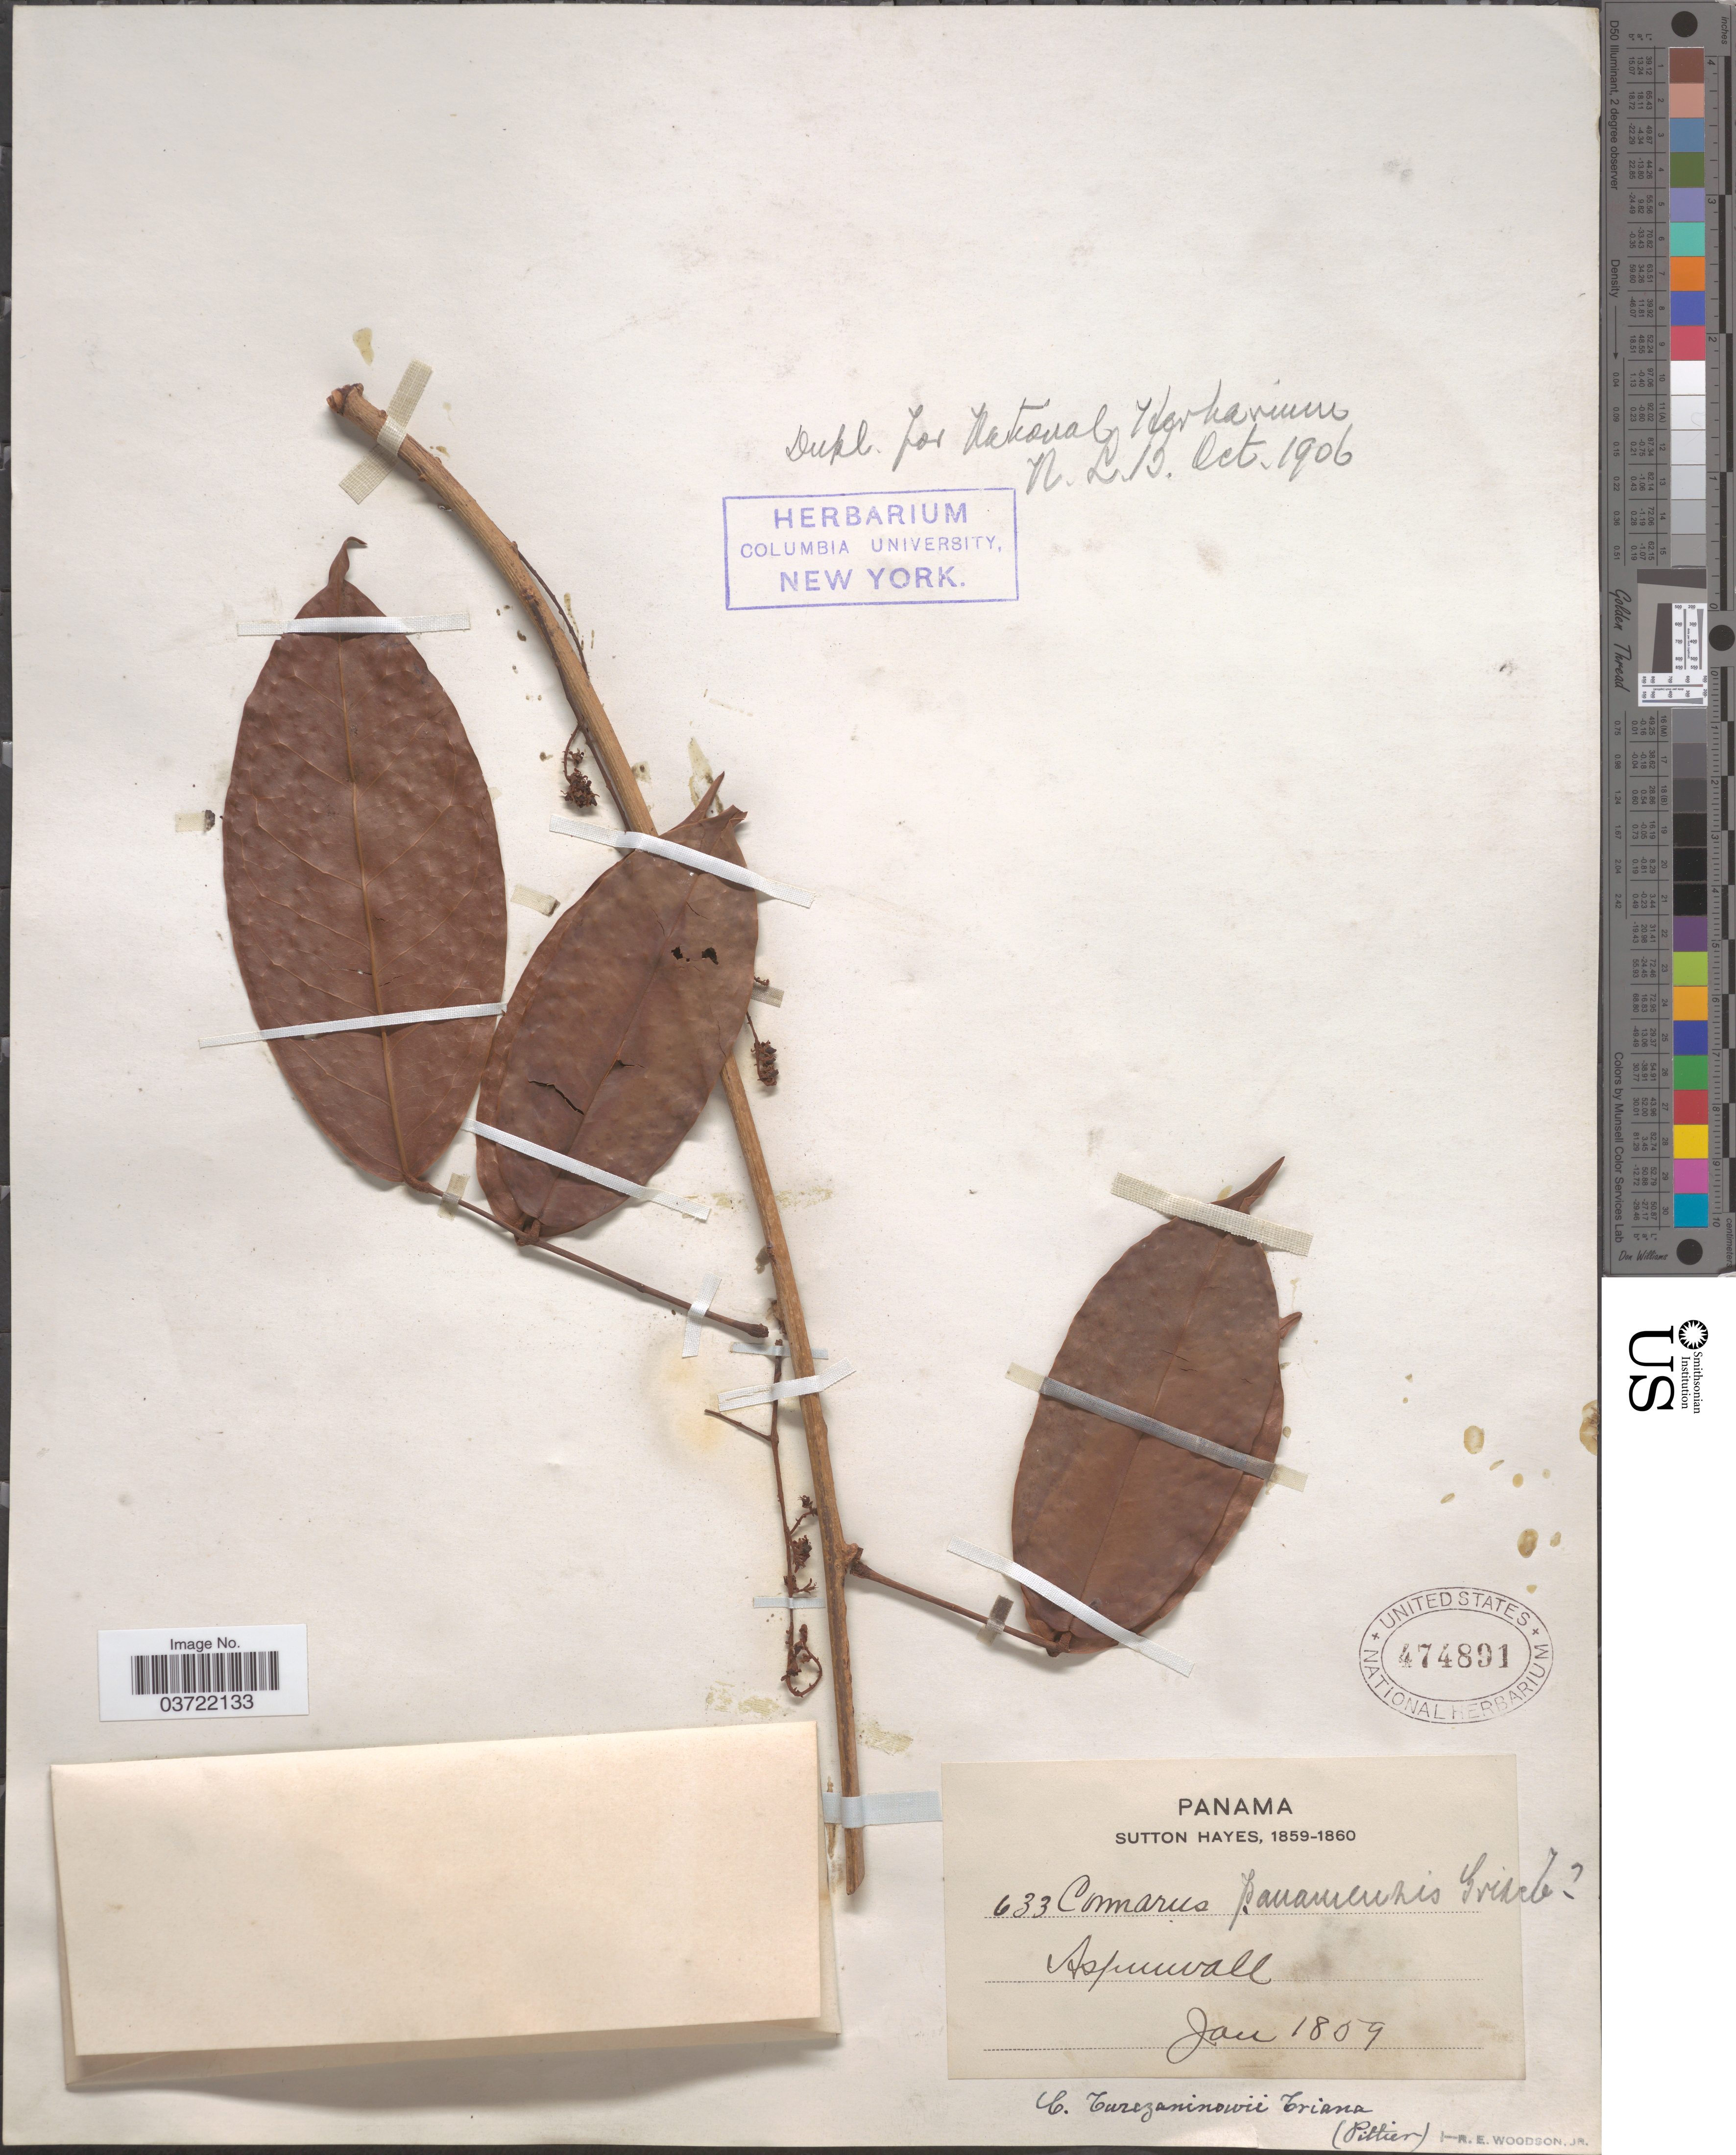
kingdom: Plantae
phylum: Tracheophyta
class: Magnoliopsida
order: Oxalidales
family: Connaraceae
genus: Connarus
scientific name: Connarus palawanensis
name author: Elmer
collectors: S. Hayes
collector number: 633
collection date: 1859-01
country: Panama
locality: Aspinwall.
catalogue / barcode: US 474891